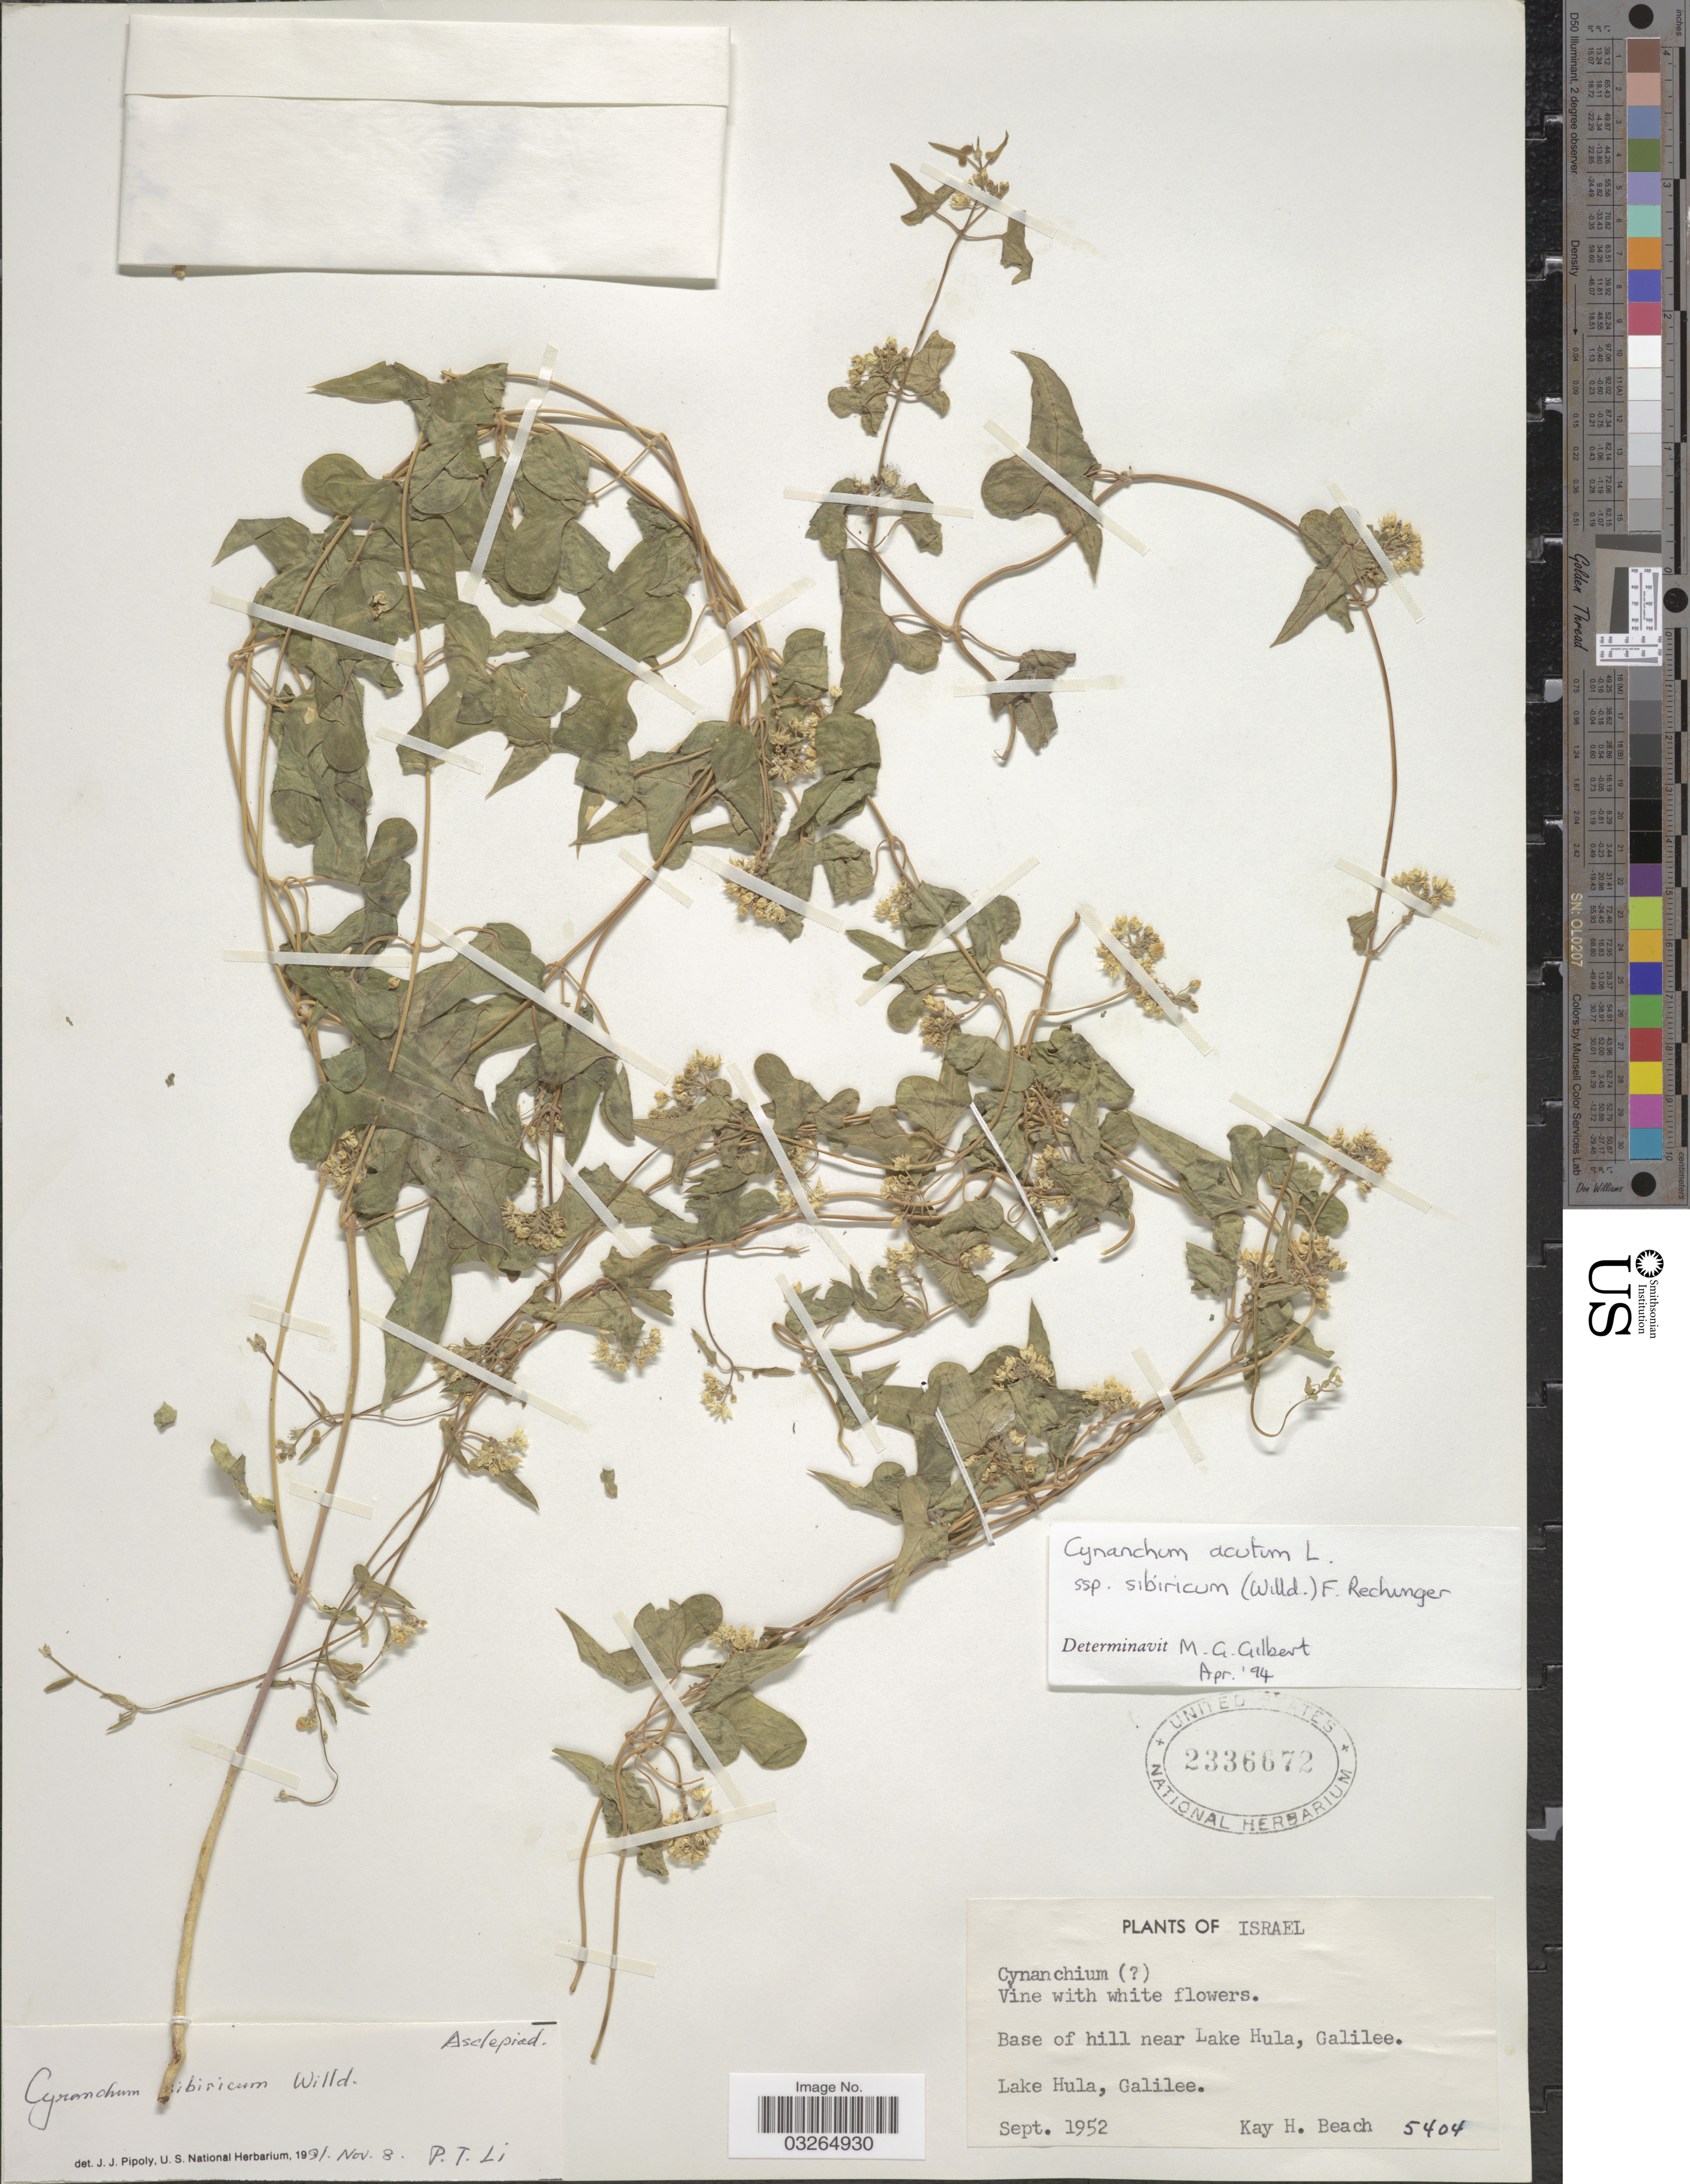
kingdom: Plantae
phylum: Tracheophyta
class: Magnoliopsida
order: Gentianales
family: Apocynaceae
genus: Cynanchum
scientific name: Cynanchum sibiricum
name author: Willd.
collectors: K. H. Beach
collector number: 5404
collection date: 1952-09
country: Israel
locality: Base of hill near Lake Hula, Galilee. Lake Hula, Galilee.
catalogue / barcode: US 2336672